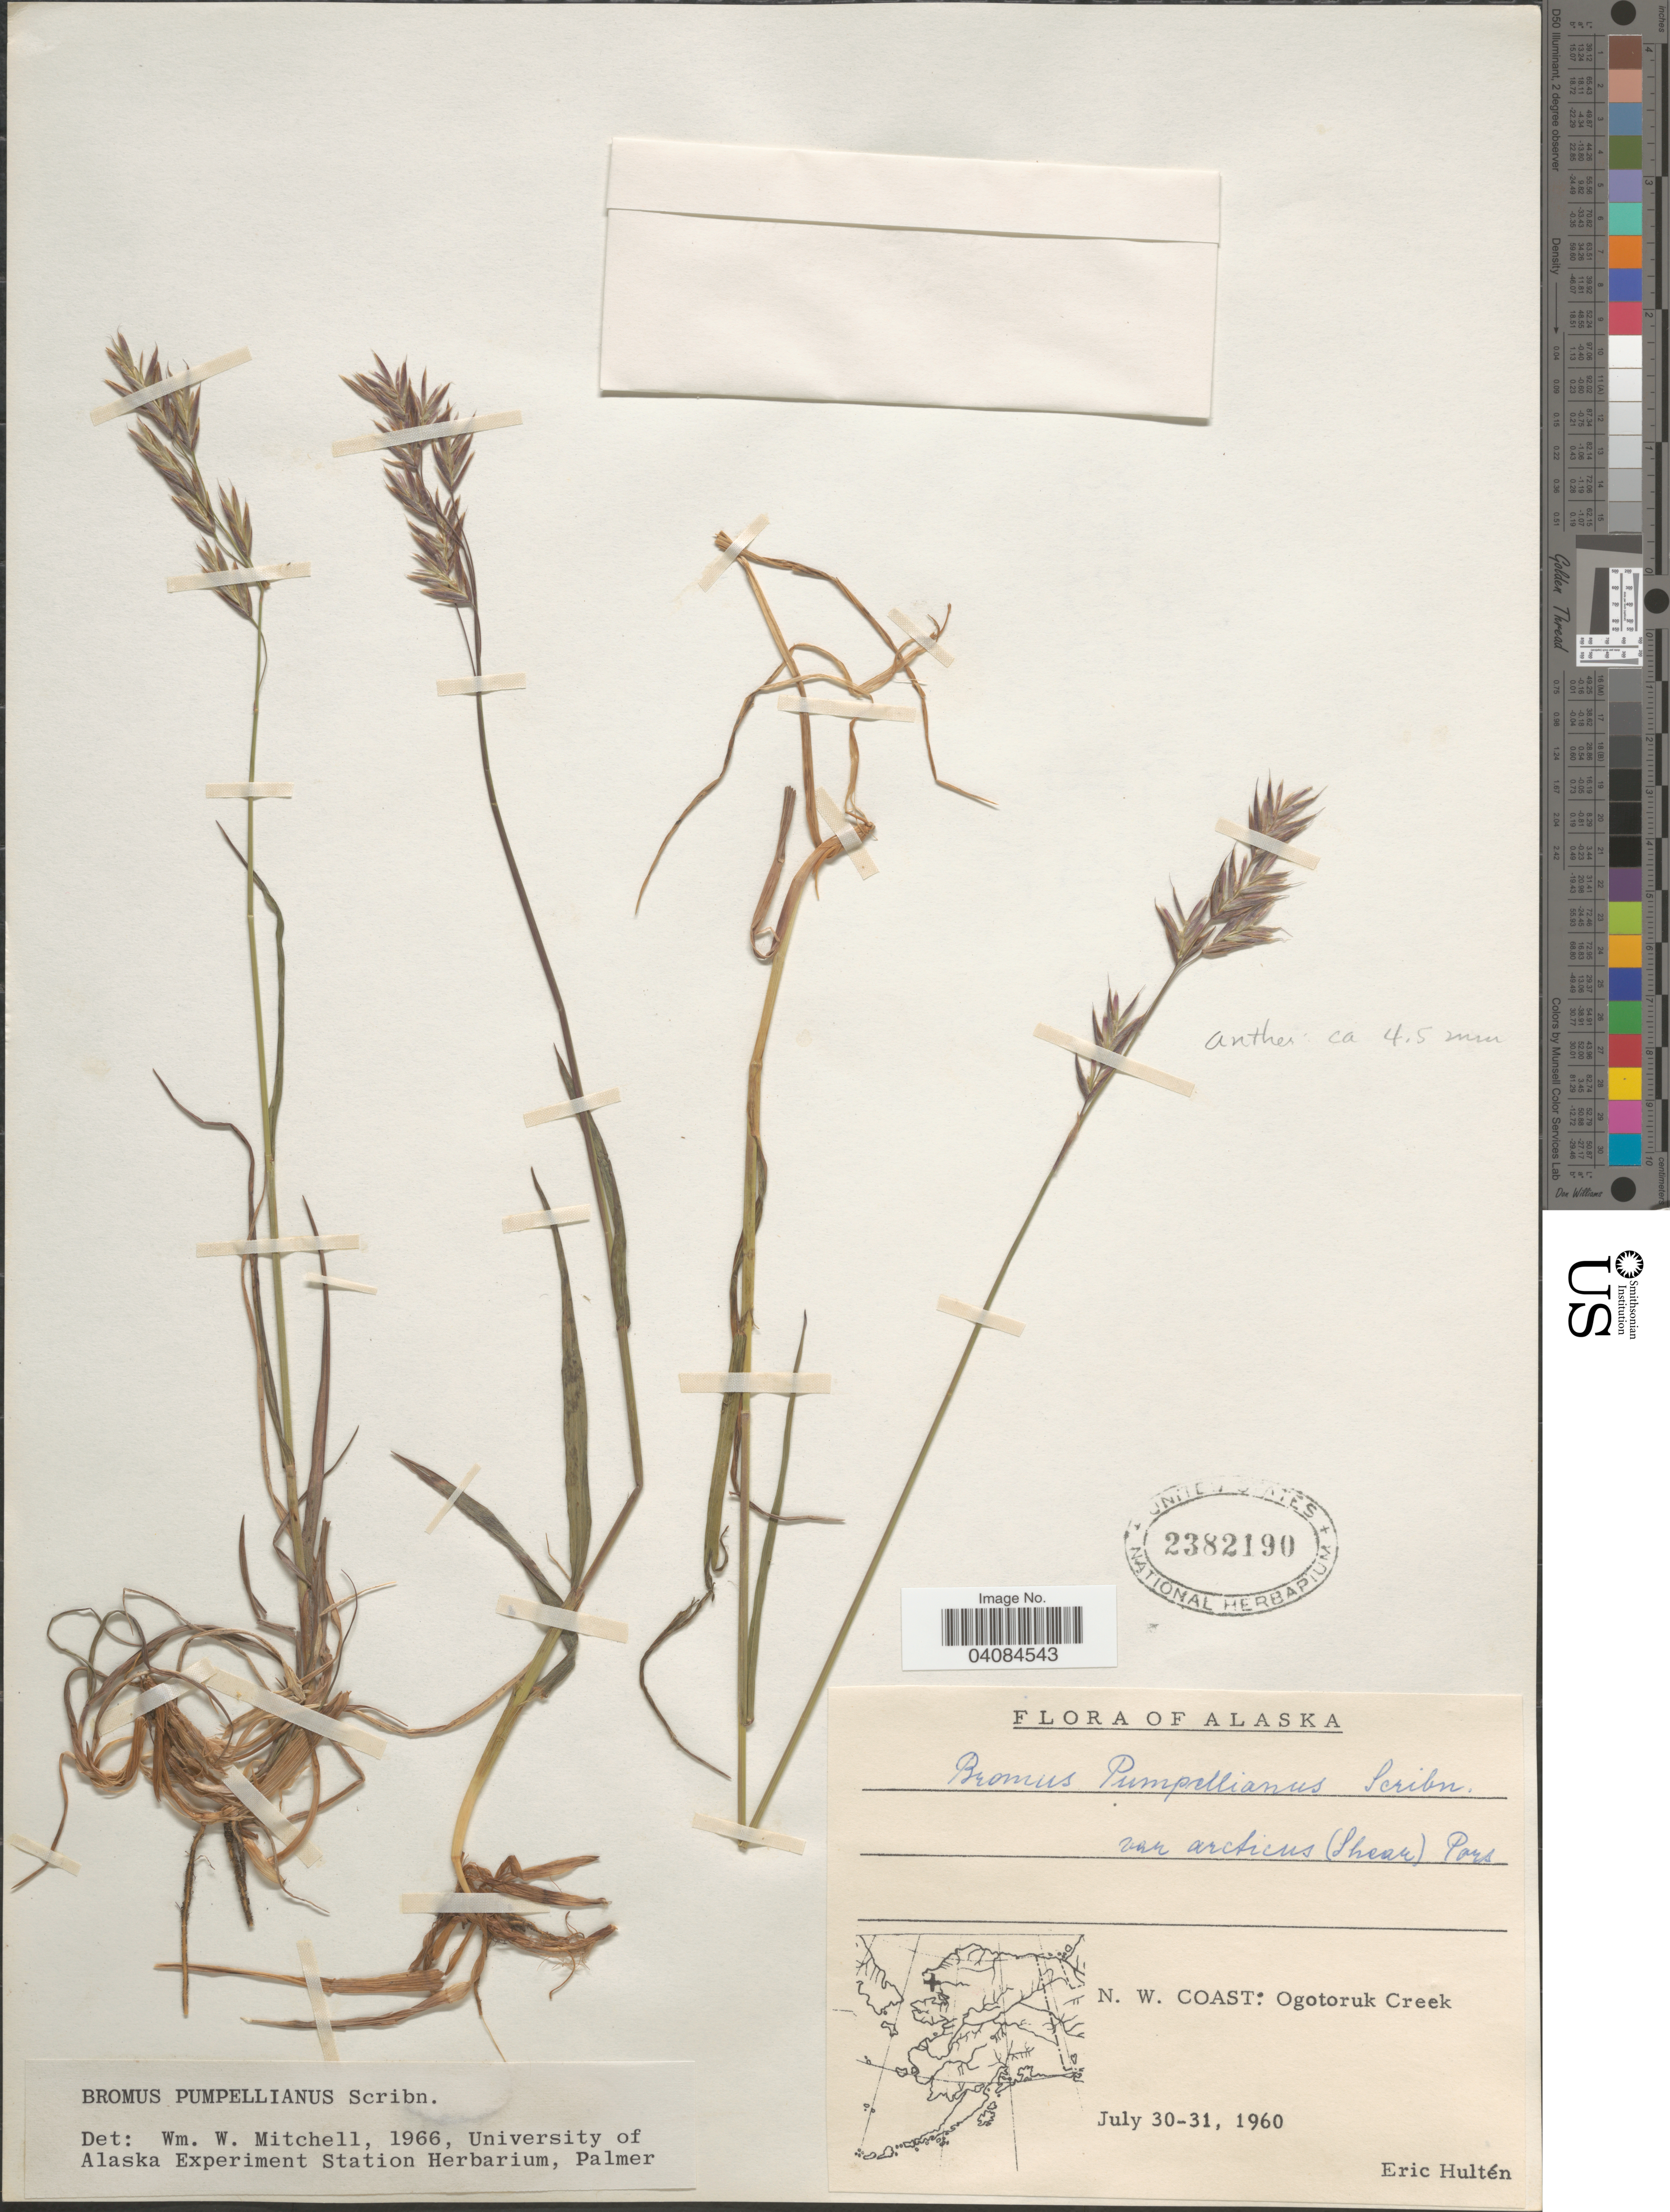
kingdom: Plantae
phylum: Tracheophyta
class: Liliopsida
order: Poales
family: Poaceae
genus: Bromus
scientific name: Bromus pumpellianus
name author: Scribn.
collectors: E. G. Hultén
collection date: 1960-07-30/1960-07-31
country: United States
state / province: Alaska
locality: N. W. Coast: Ogotoruk Creek.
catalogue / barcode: US 2382190